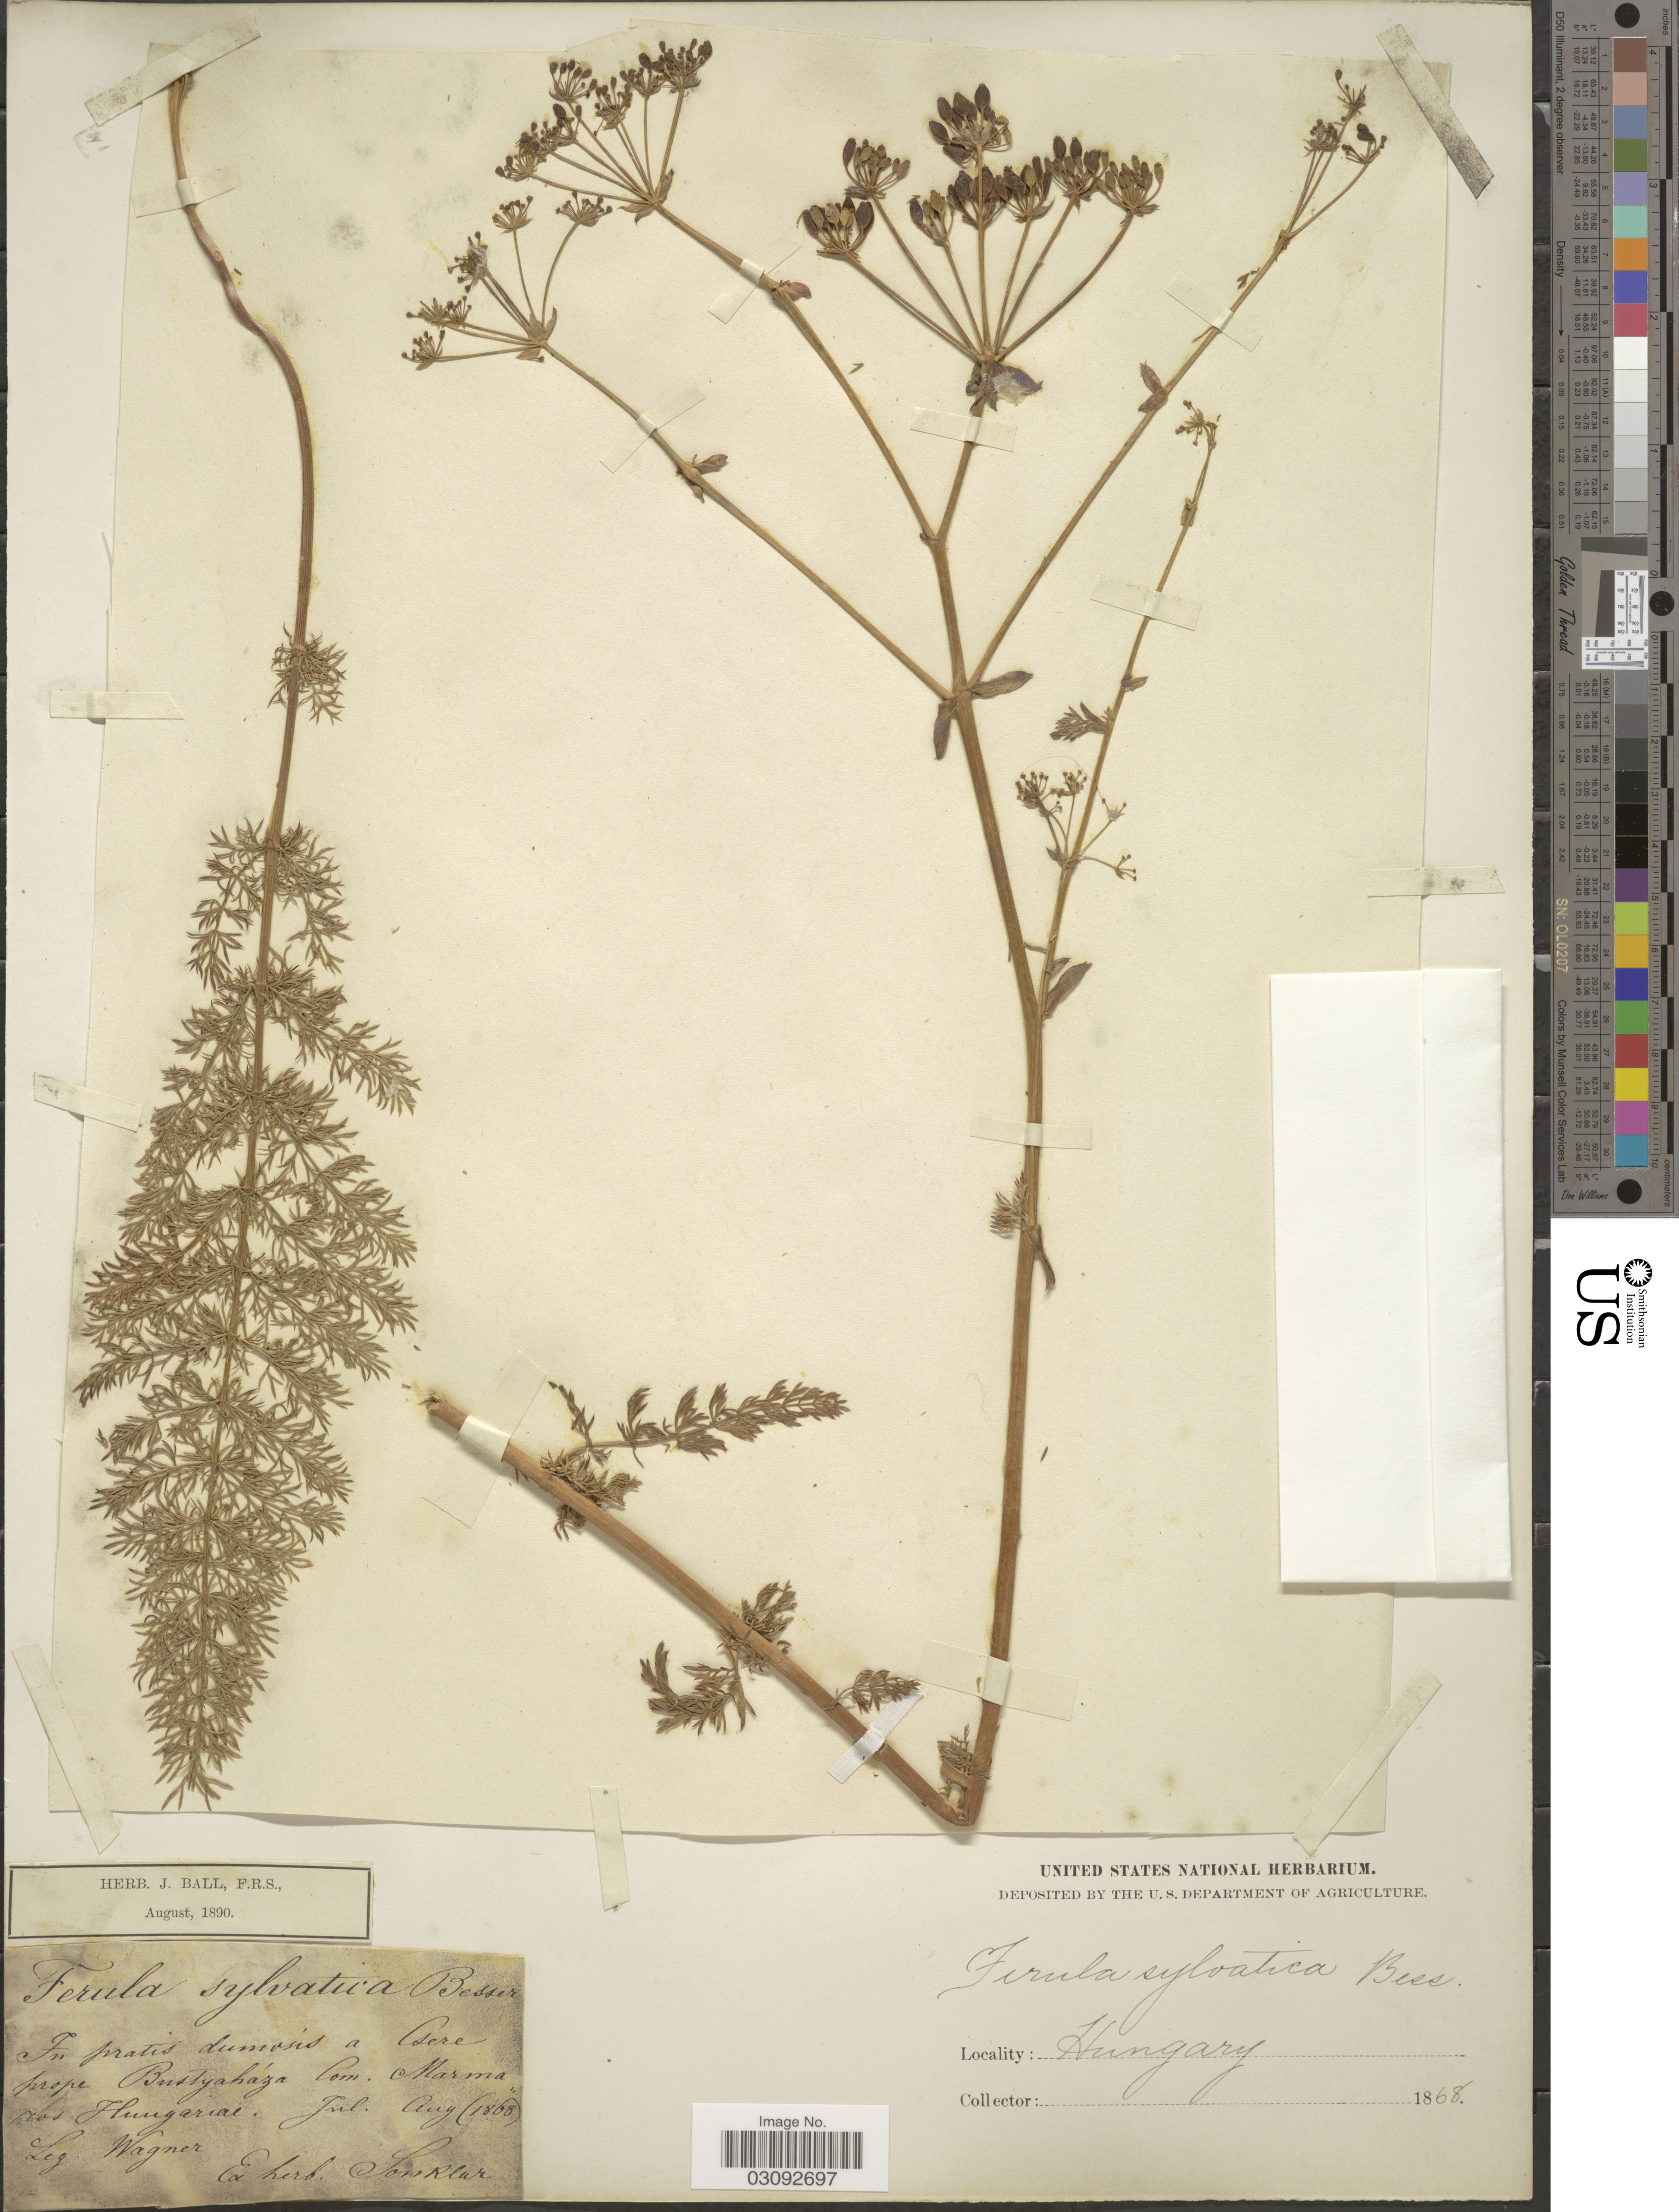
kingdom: Plantae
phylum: Tracheophyta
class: Magnoliopsida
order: Apiales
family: Apiaceae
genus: Ferulago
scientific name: Ferulago sylvatica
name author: (Besser) Rchb.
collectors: -- Wagner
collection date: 1868-07/1868-08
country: Hungary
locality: In pratis dumosis a Csere prope Bustyahazá Com. Marma ros [interpreted] Hungariae.